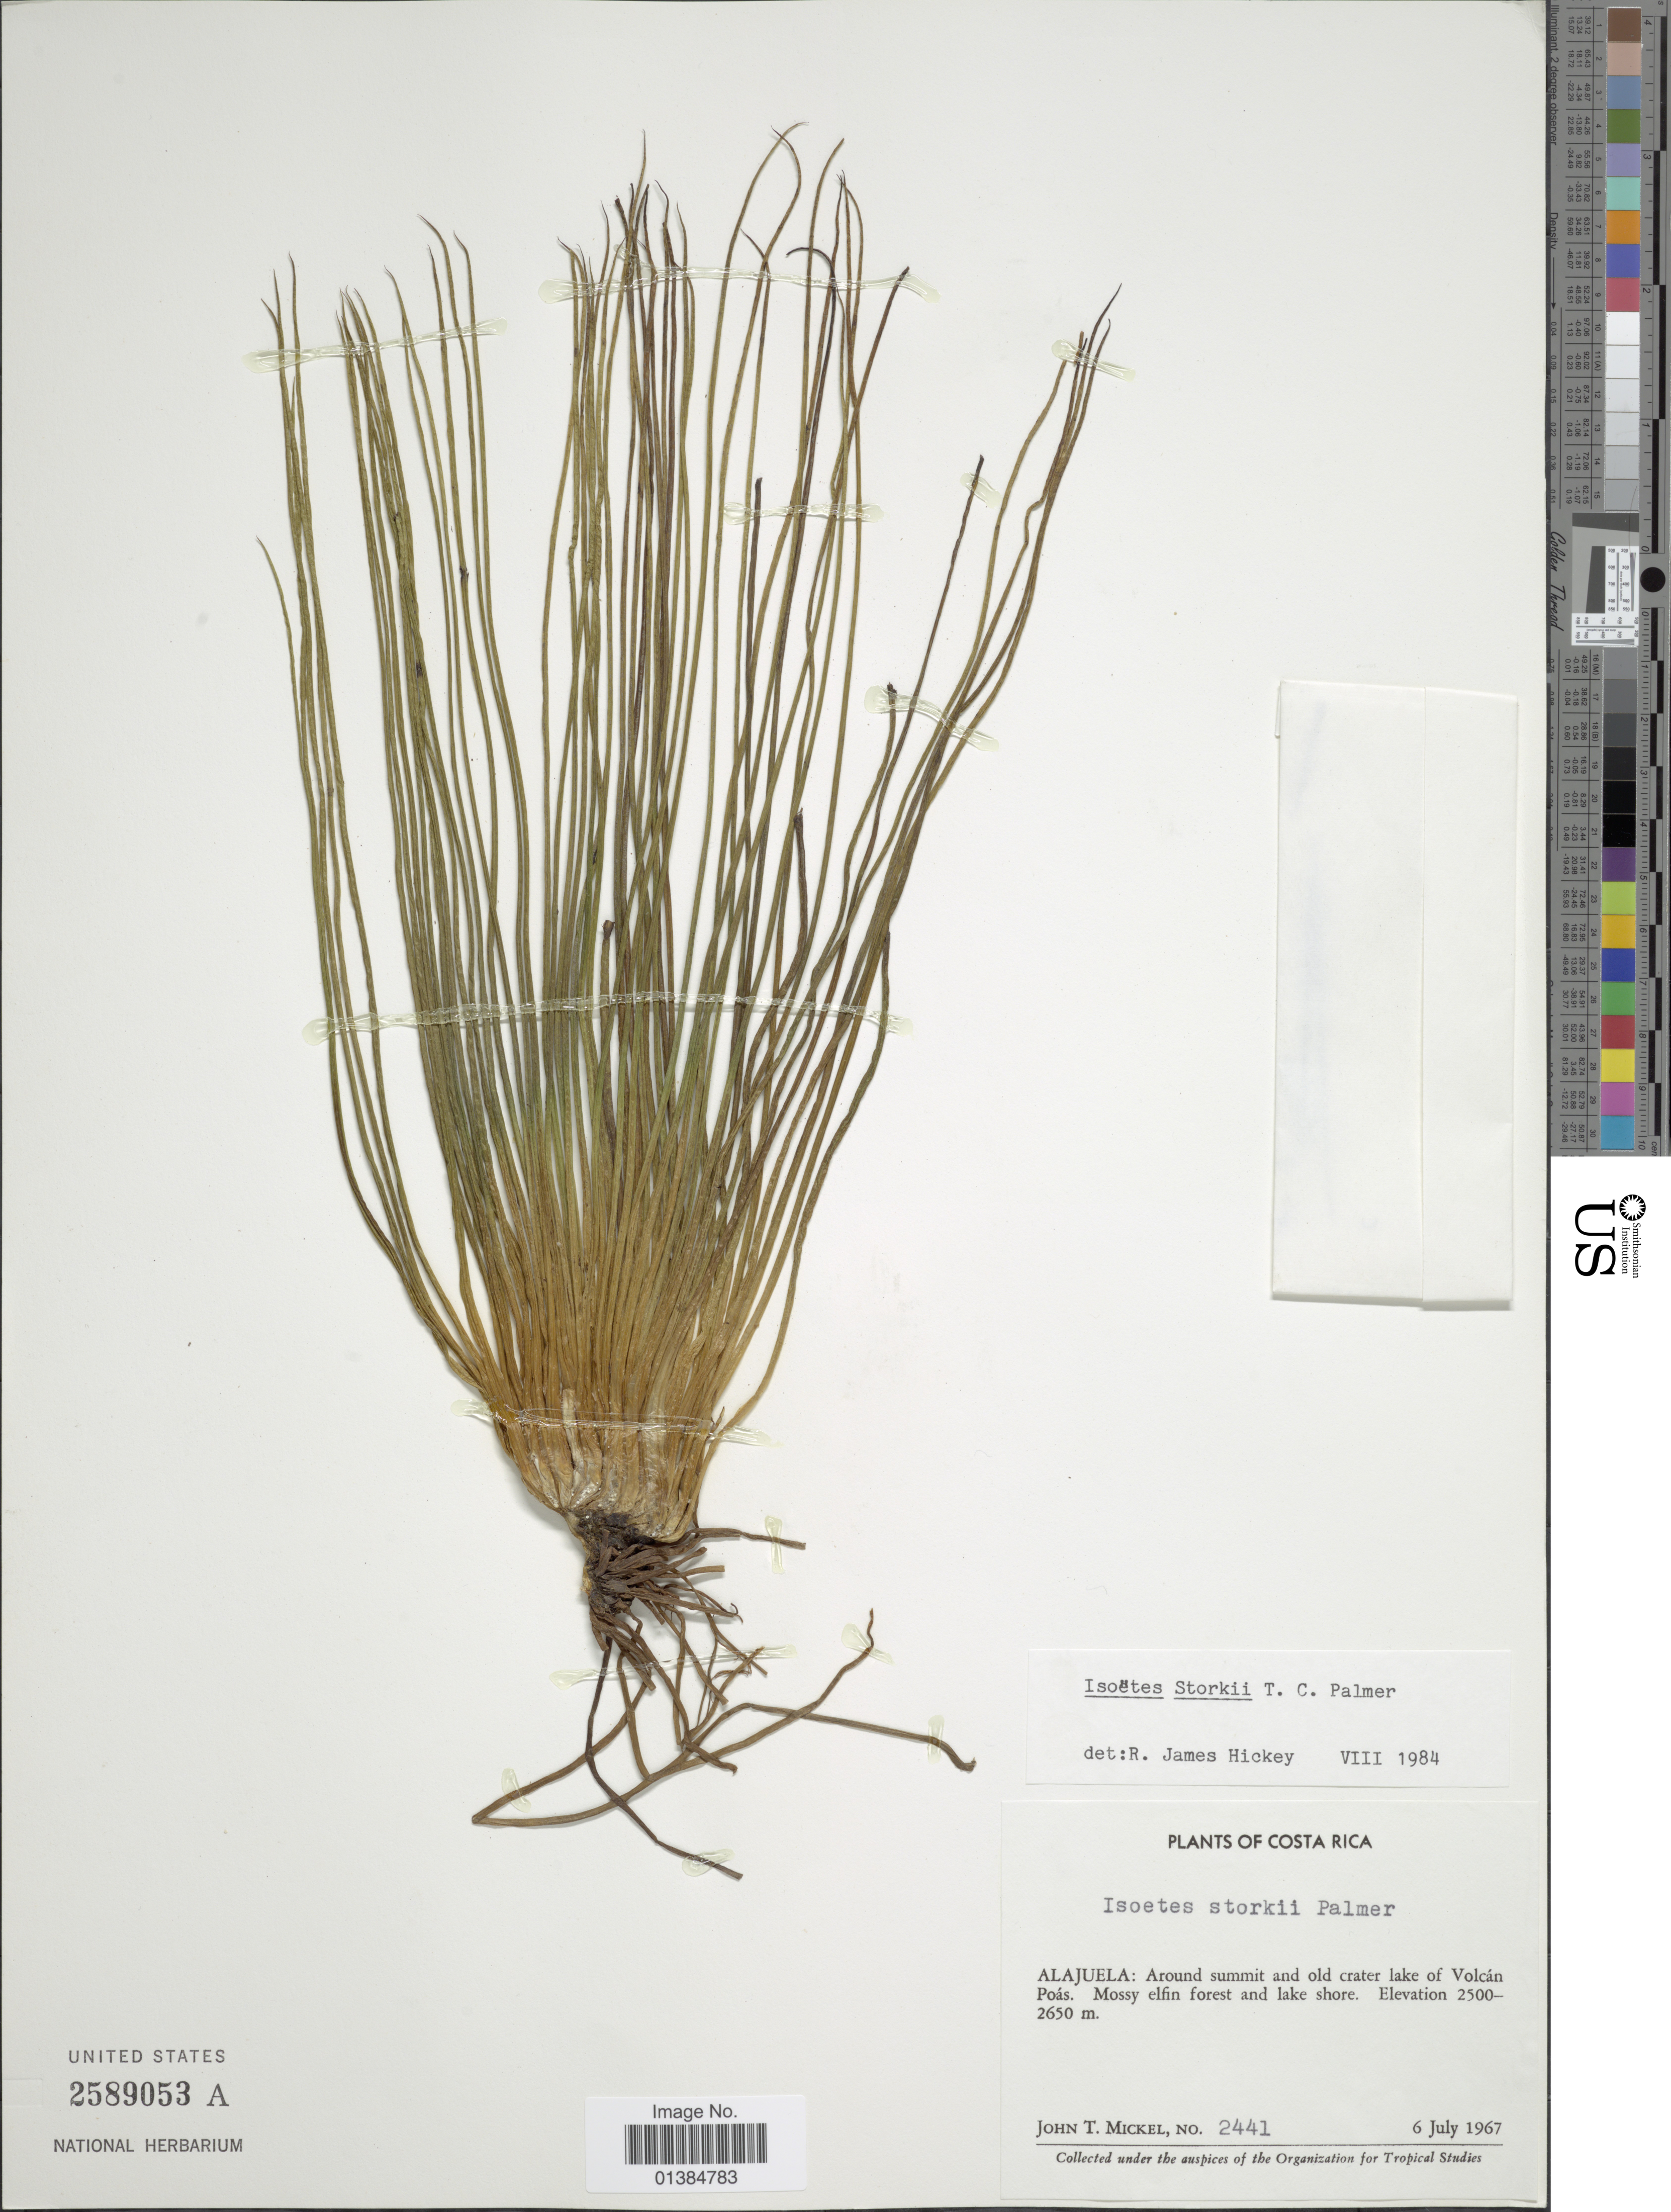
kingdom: Plantae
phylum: Tracheophyta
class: Lycopodiopsida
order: Isoetales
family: Isoetaceae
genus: Isoetes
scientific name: Isoetes storkii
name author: T.C. Palmer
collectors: J. T. Mickel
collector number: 2441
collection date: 1967-07-06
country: Costa Rica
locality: Alajuela: Around summit andold crater lake of Volcán Poás.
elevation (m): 2500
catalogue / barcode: US 2589053A